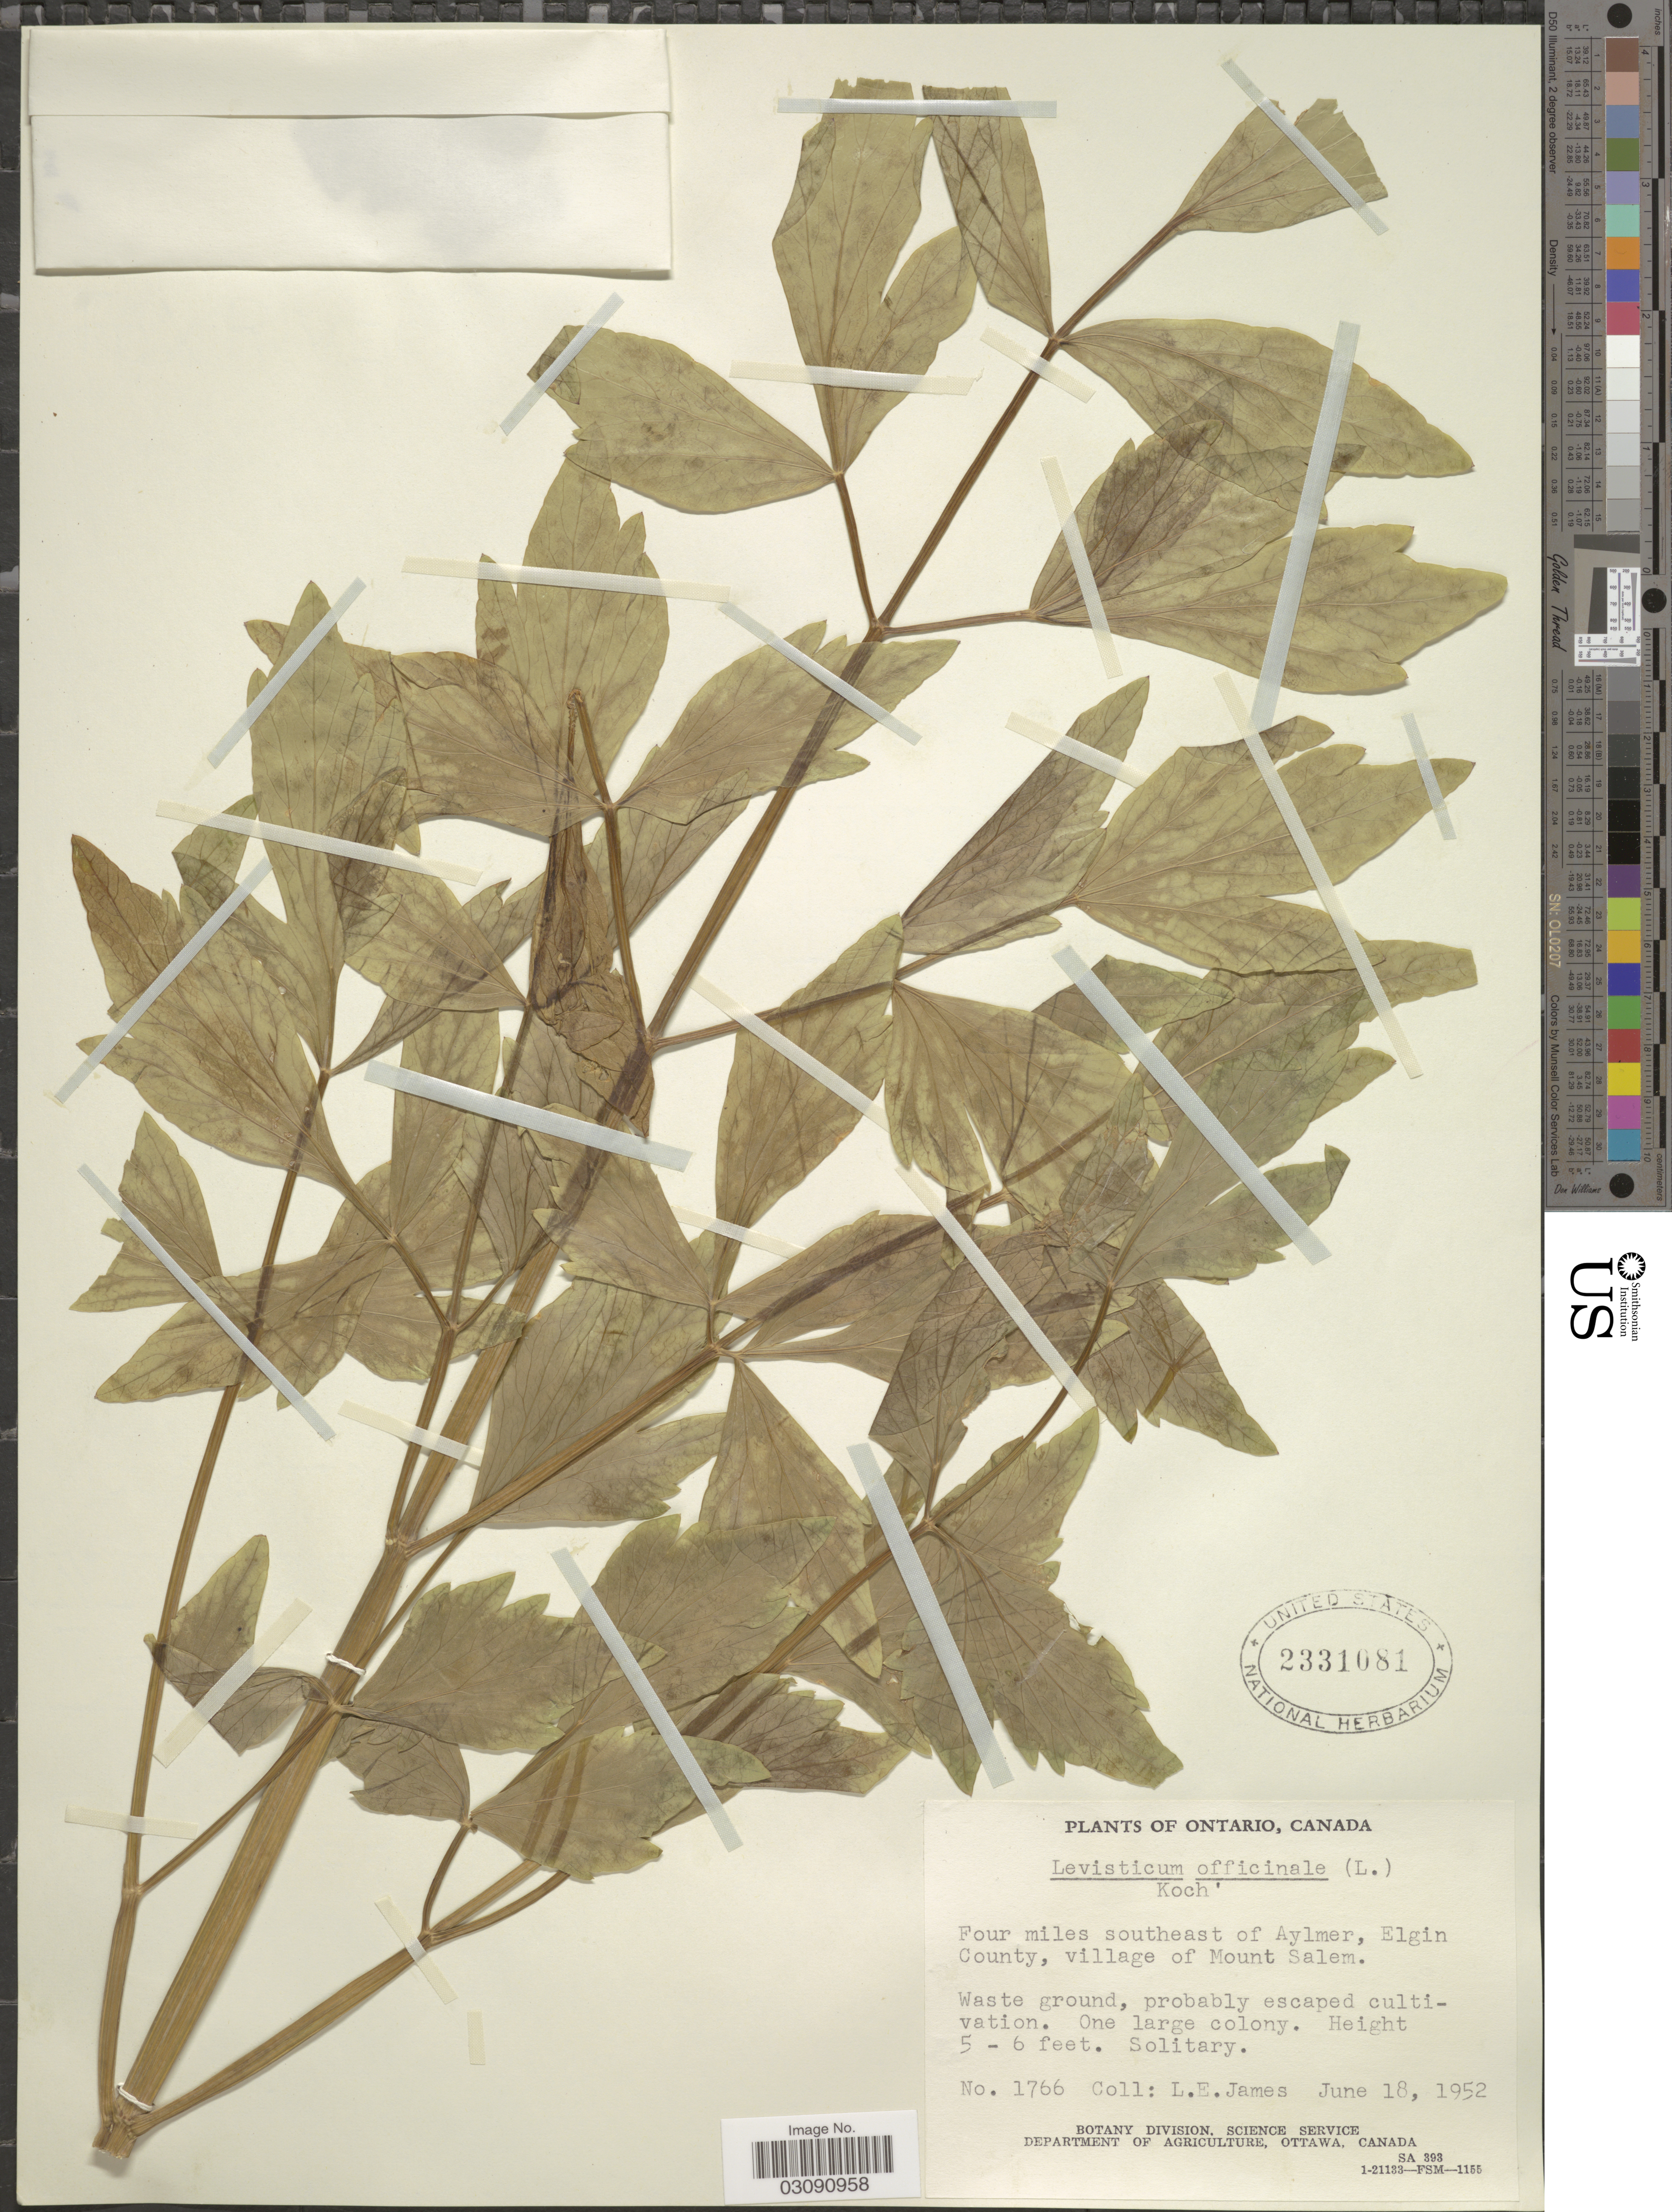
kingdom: Plantae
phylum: Tracheophyta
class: Magnoliopsida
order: Apiales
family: Apiaceae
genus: Levisticum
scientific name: Levisticum officinale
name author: W.D.J. Koch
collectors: L. E. James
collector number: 1766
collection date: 1952-06-18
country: Canada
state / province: Ontario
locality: Four miles southeast of Aylmer, Elgin County, village of Mount Salem.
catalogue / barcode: US 2331081